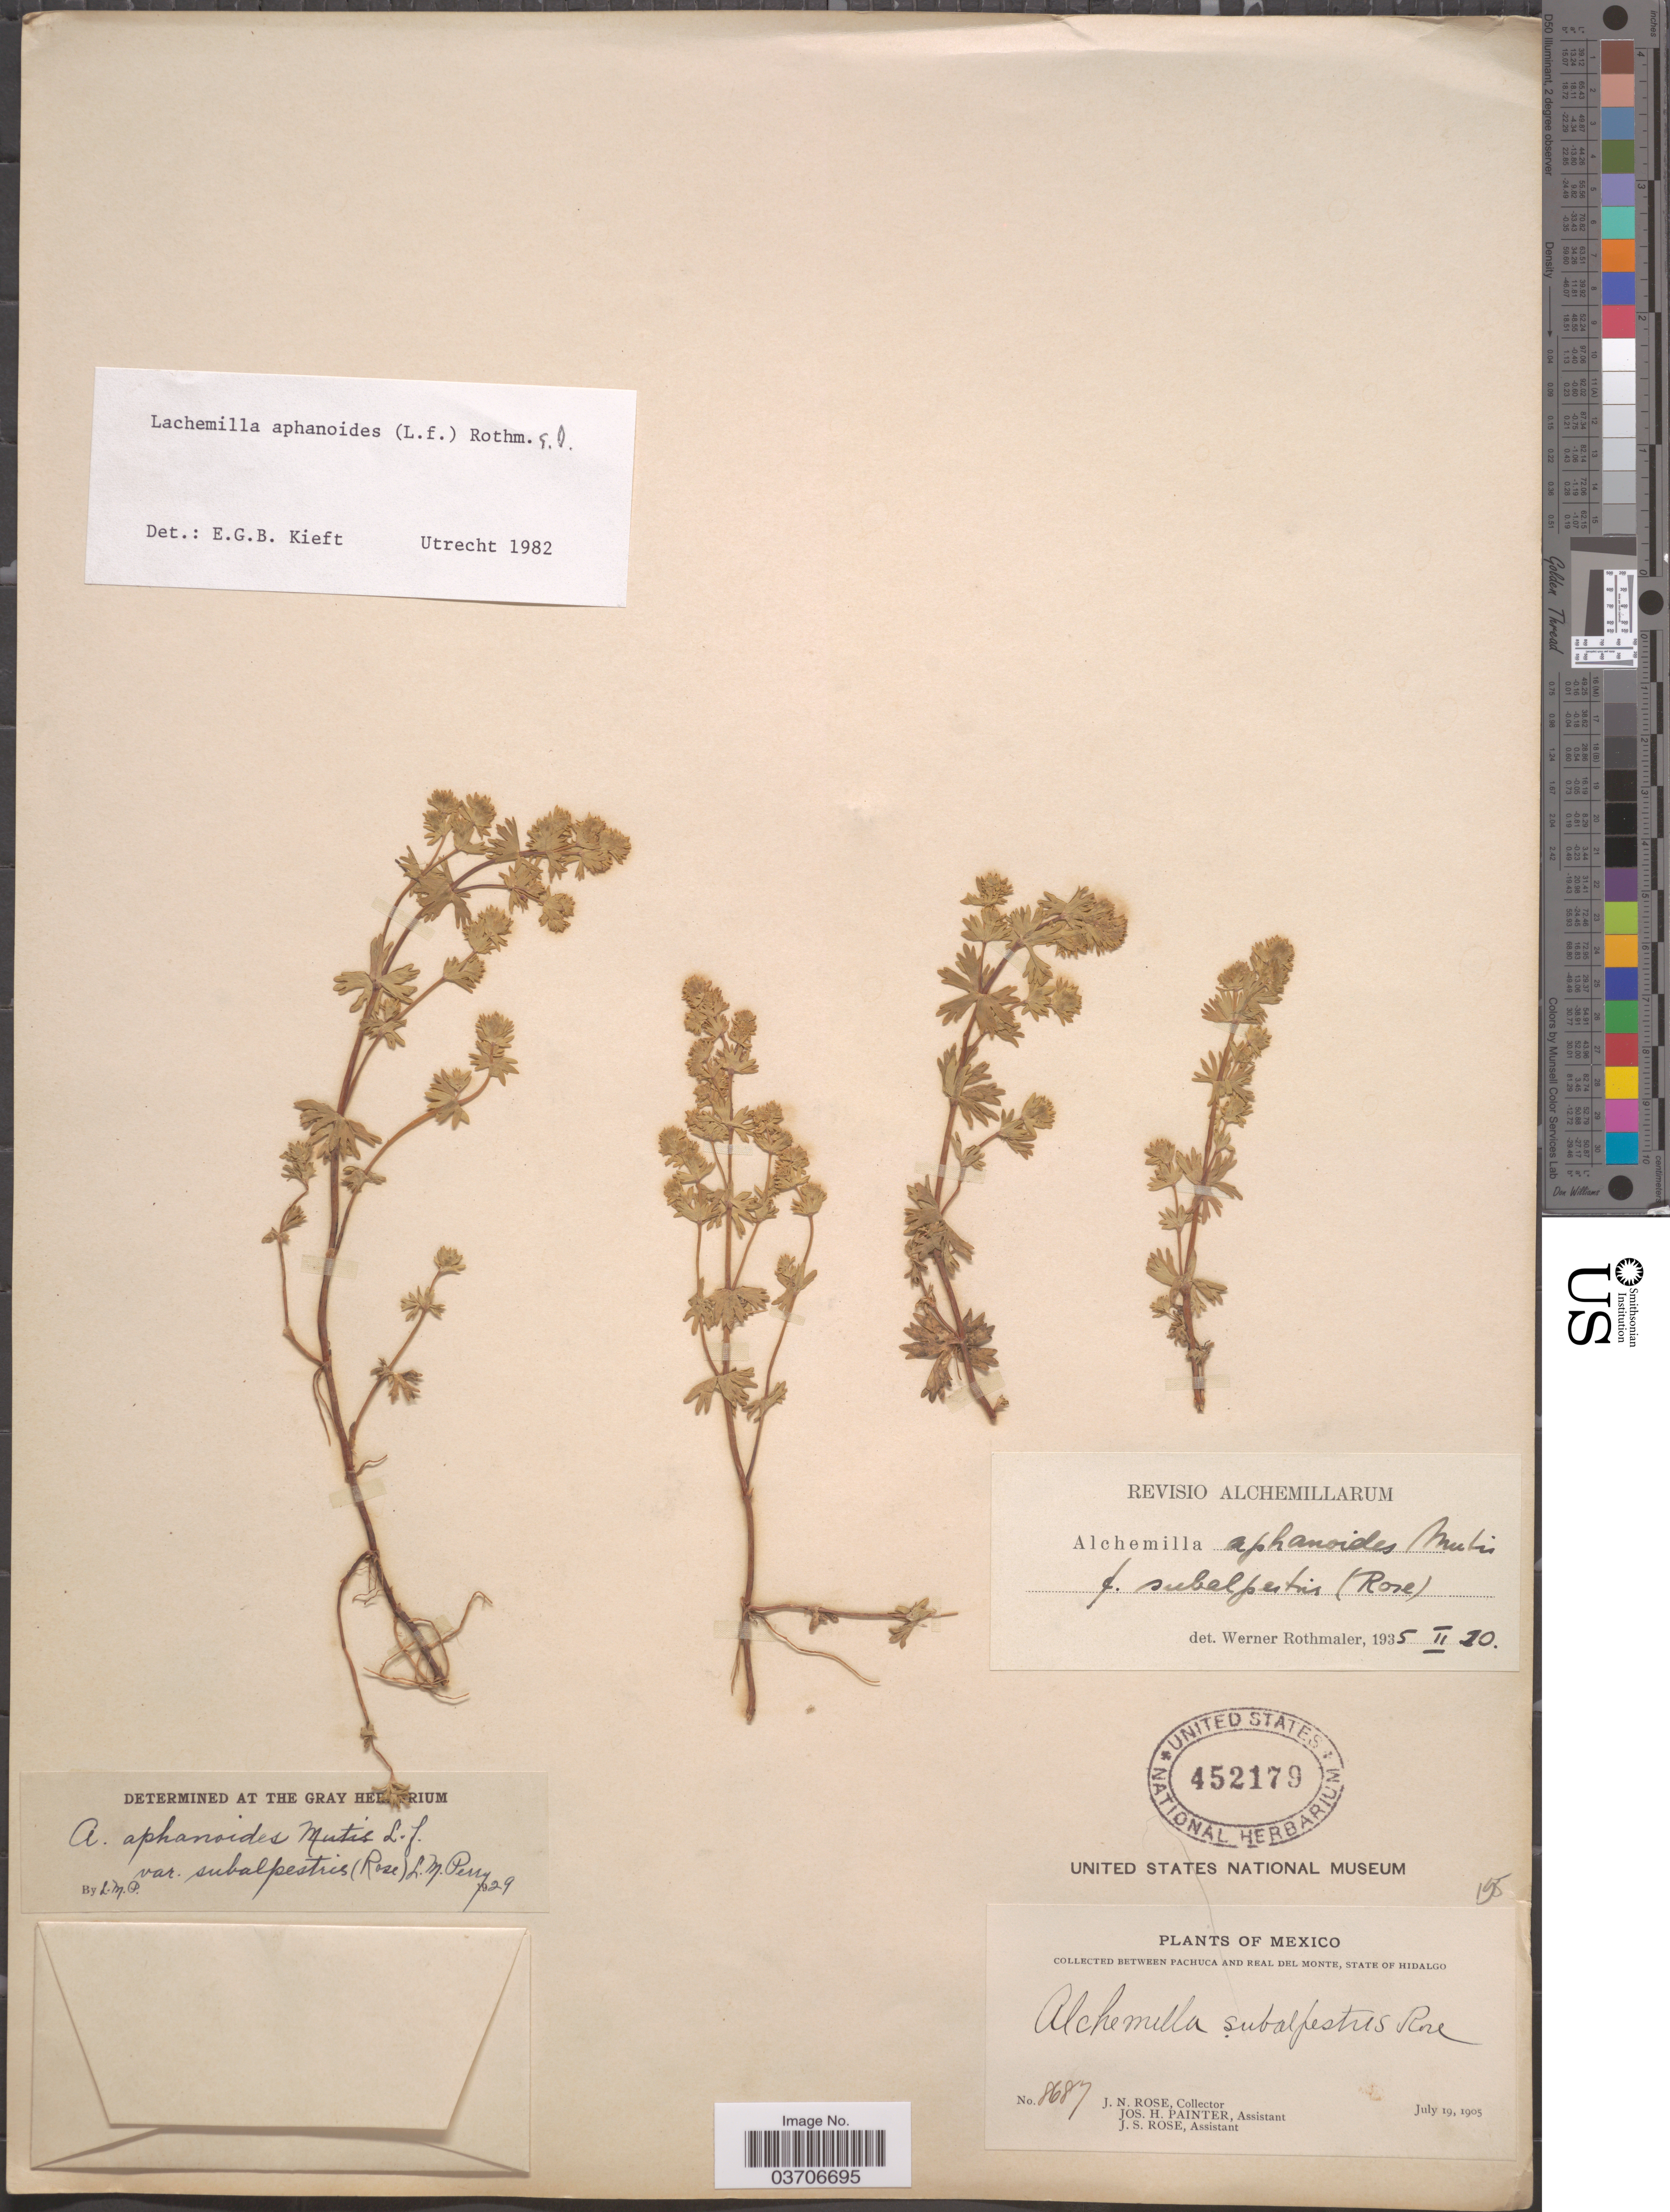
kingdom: Plantae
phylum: Tracheophyta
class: Magnoliopsida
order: Rosales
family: Rosaceae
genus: Lachemilla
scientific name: Lachemilla aphanoides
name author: (Mutis ex L. f.) Rothm.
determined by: Kieft, E. G. B.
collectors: J. N. Rose, J. H. Painter & J. S. Rose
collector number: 8687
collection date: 1905-07-19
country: Mexico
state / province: Hidalgo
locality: Between Pachuca and Real Del Monte.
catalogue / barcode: US 452179